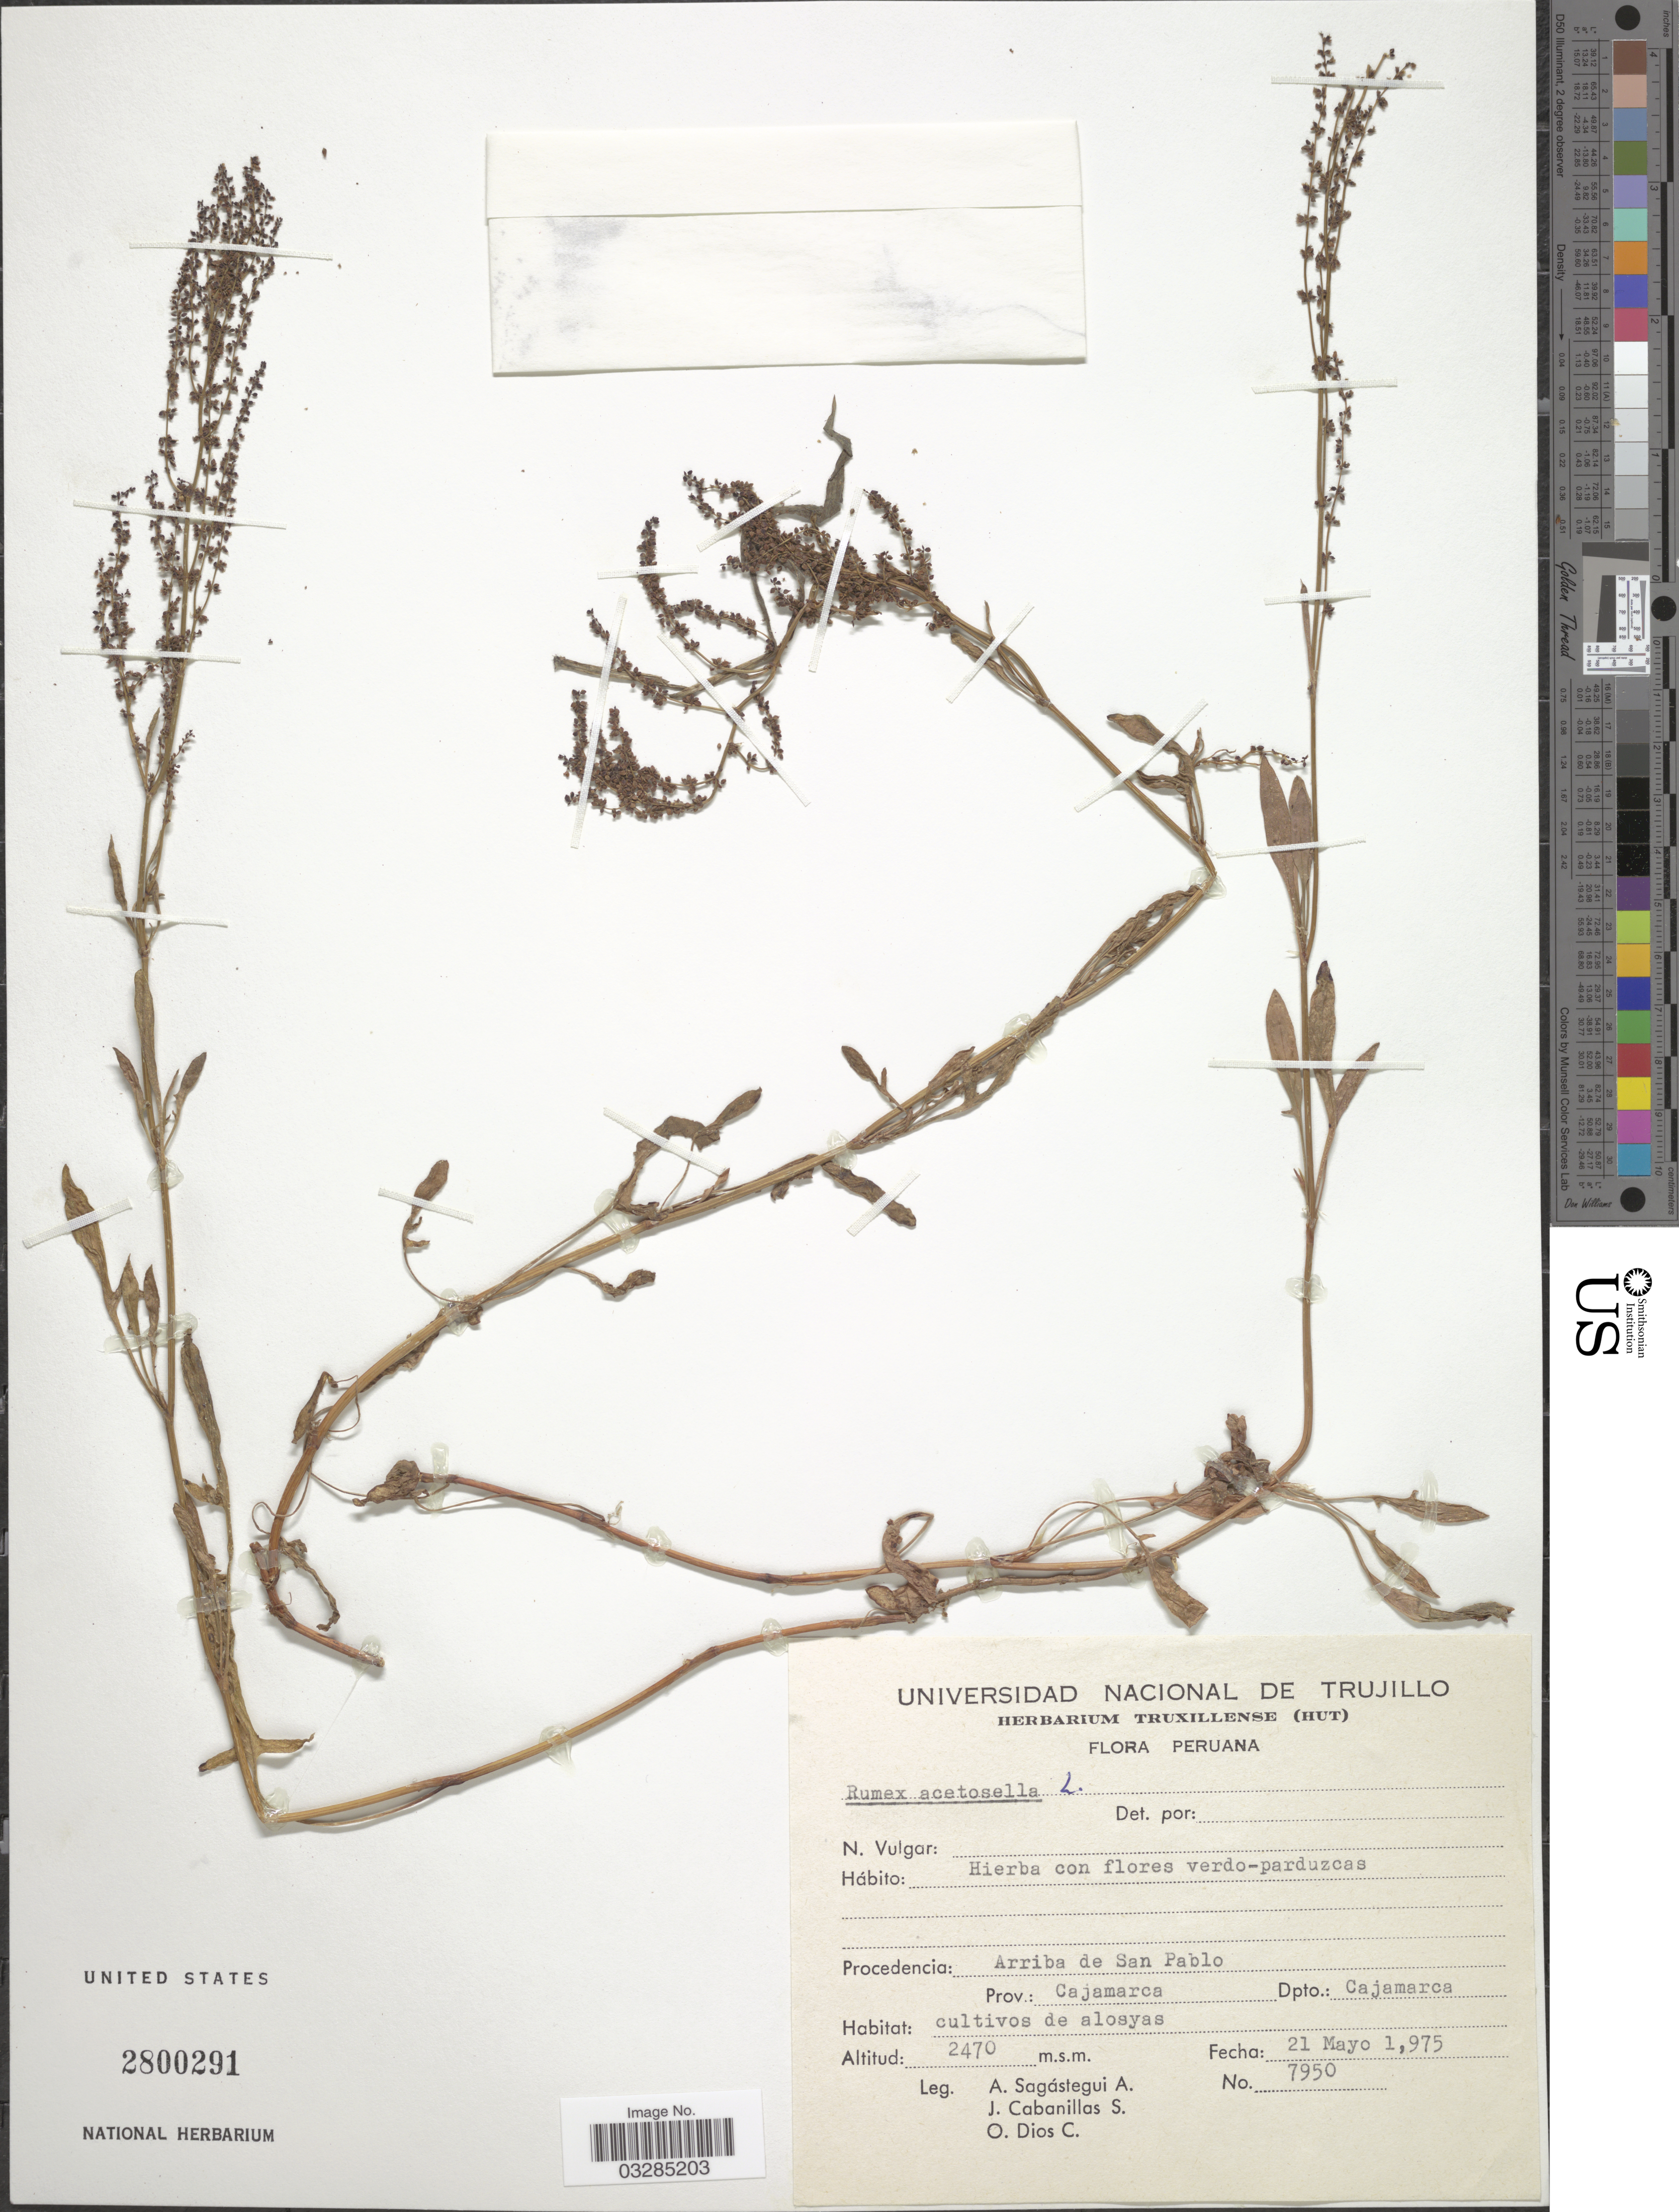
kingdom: Plantae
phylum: Tracheophyta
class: Magnoliopsida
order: Caryophyllales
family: Polygonaceae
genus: Rumex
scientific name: Rumex acetosella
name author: L.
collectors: A. Sagástegui A., J. Cabanillas S. & O. Dios C.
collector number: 7950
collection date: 1975-05-21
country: Peru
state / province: Cajamarca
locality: Arriba de San Pablo. Dpto.: Cajamarca.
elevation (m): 2470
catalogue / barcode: US 2800291